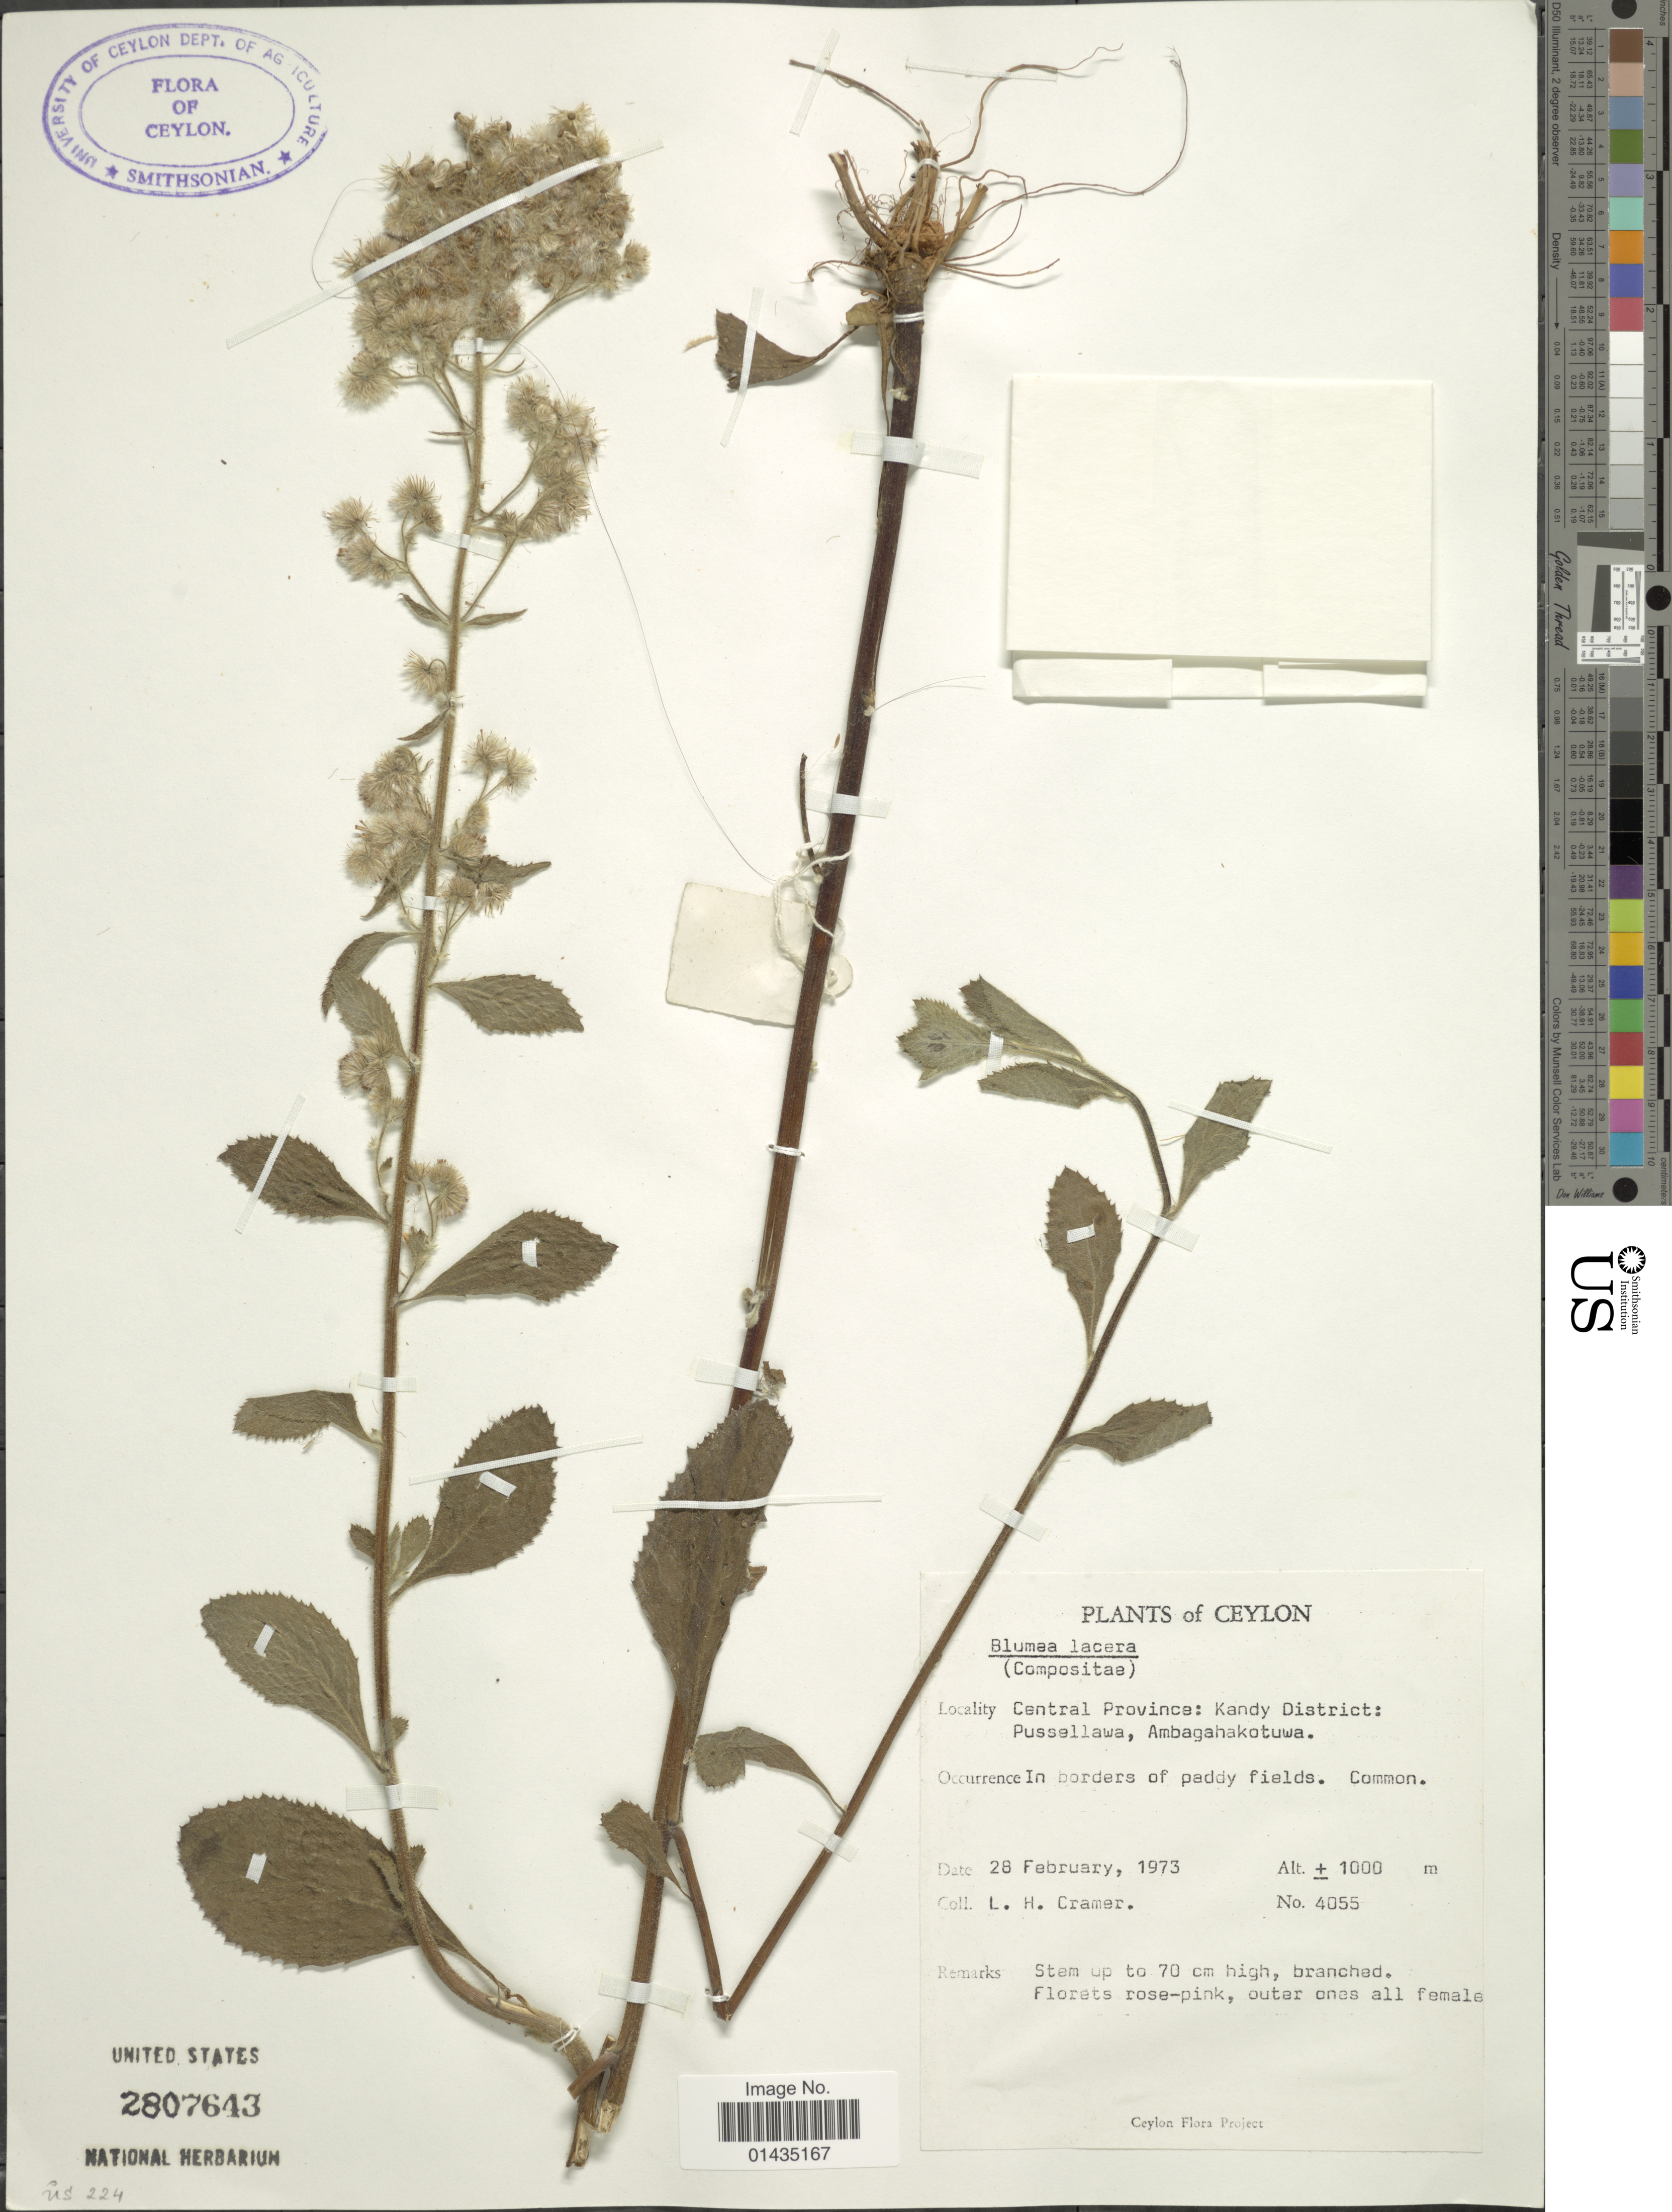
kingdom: Plantae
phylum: Tracheophyta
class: Magnoliopsida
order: Asterales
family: Asteraceae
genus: Blumea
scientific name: Blumea lacera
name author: (Roxb.) DC.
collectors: L. H. Cramer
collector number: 4055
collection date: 1973-02-28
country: Sri Lanka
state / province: Central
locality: Ceylon, Kandy District, Pussellawa, Ambagahakotuwa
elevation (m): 1000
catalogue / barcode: US 2807643